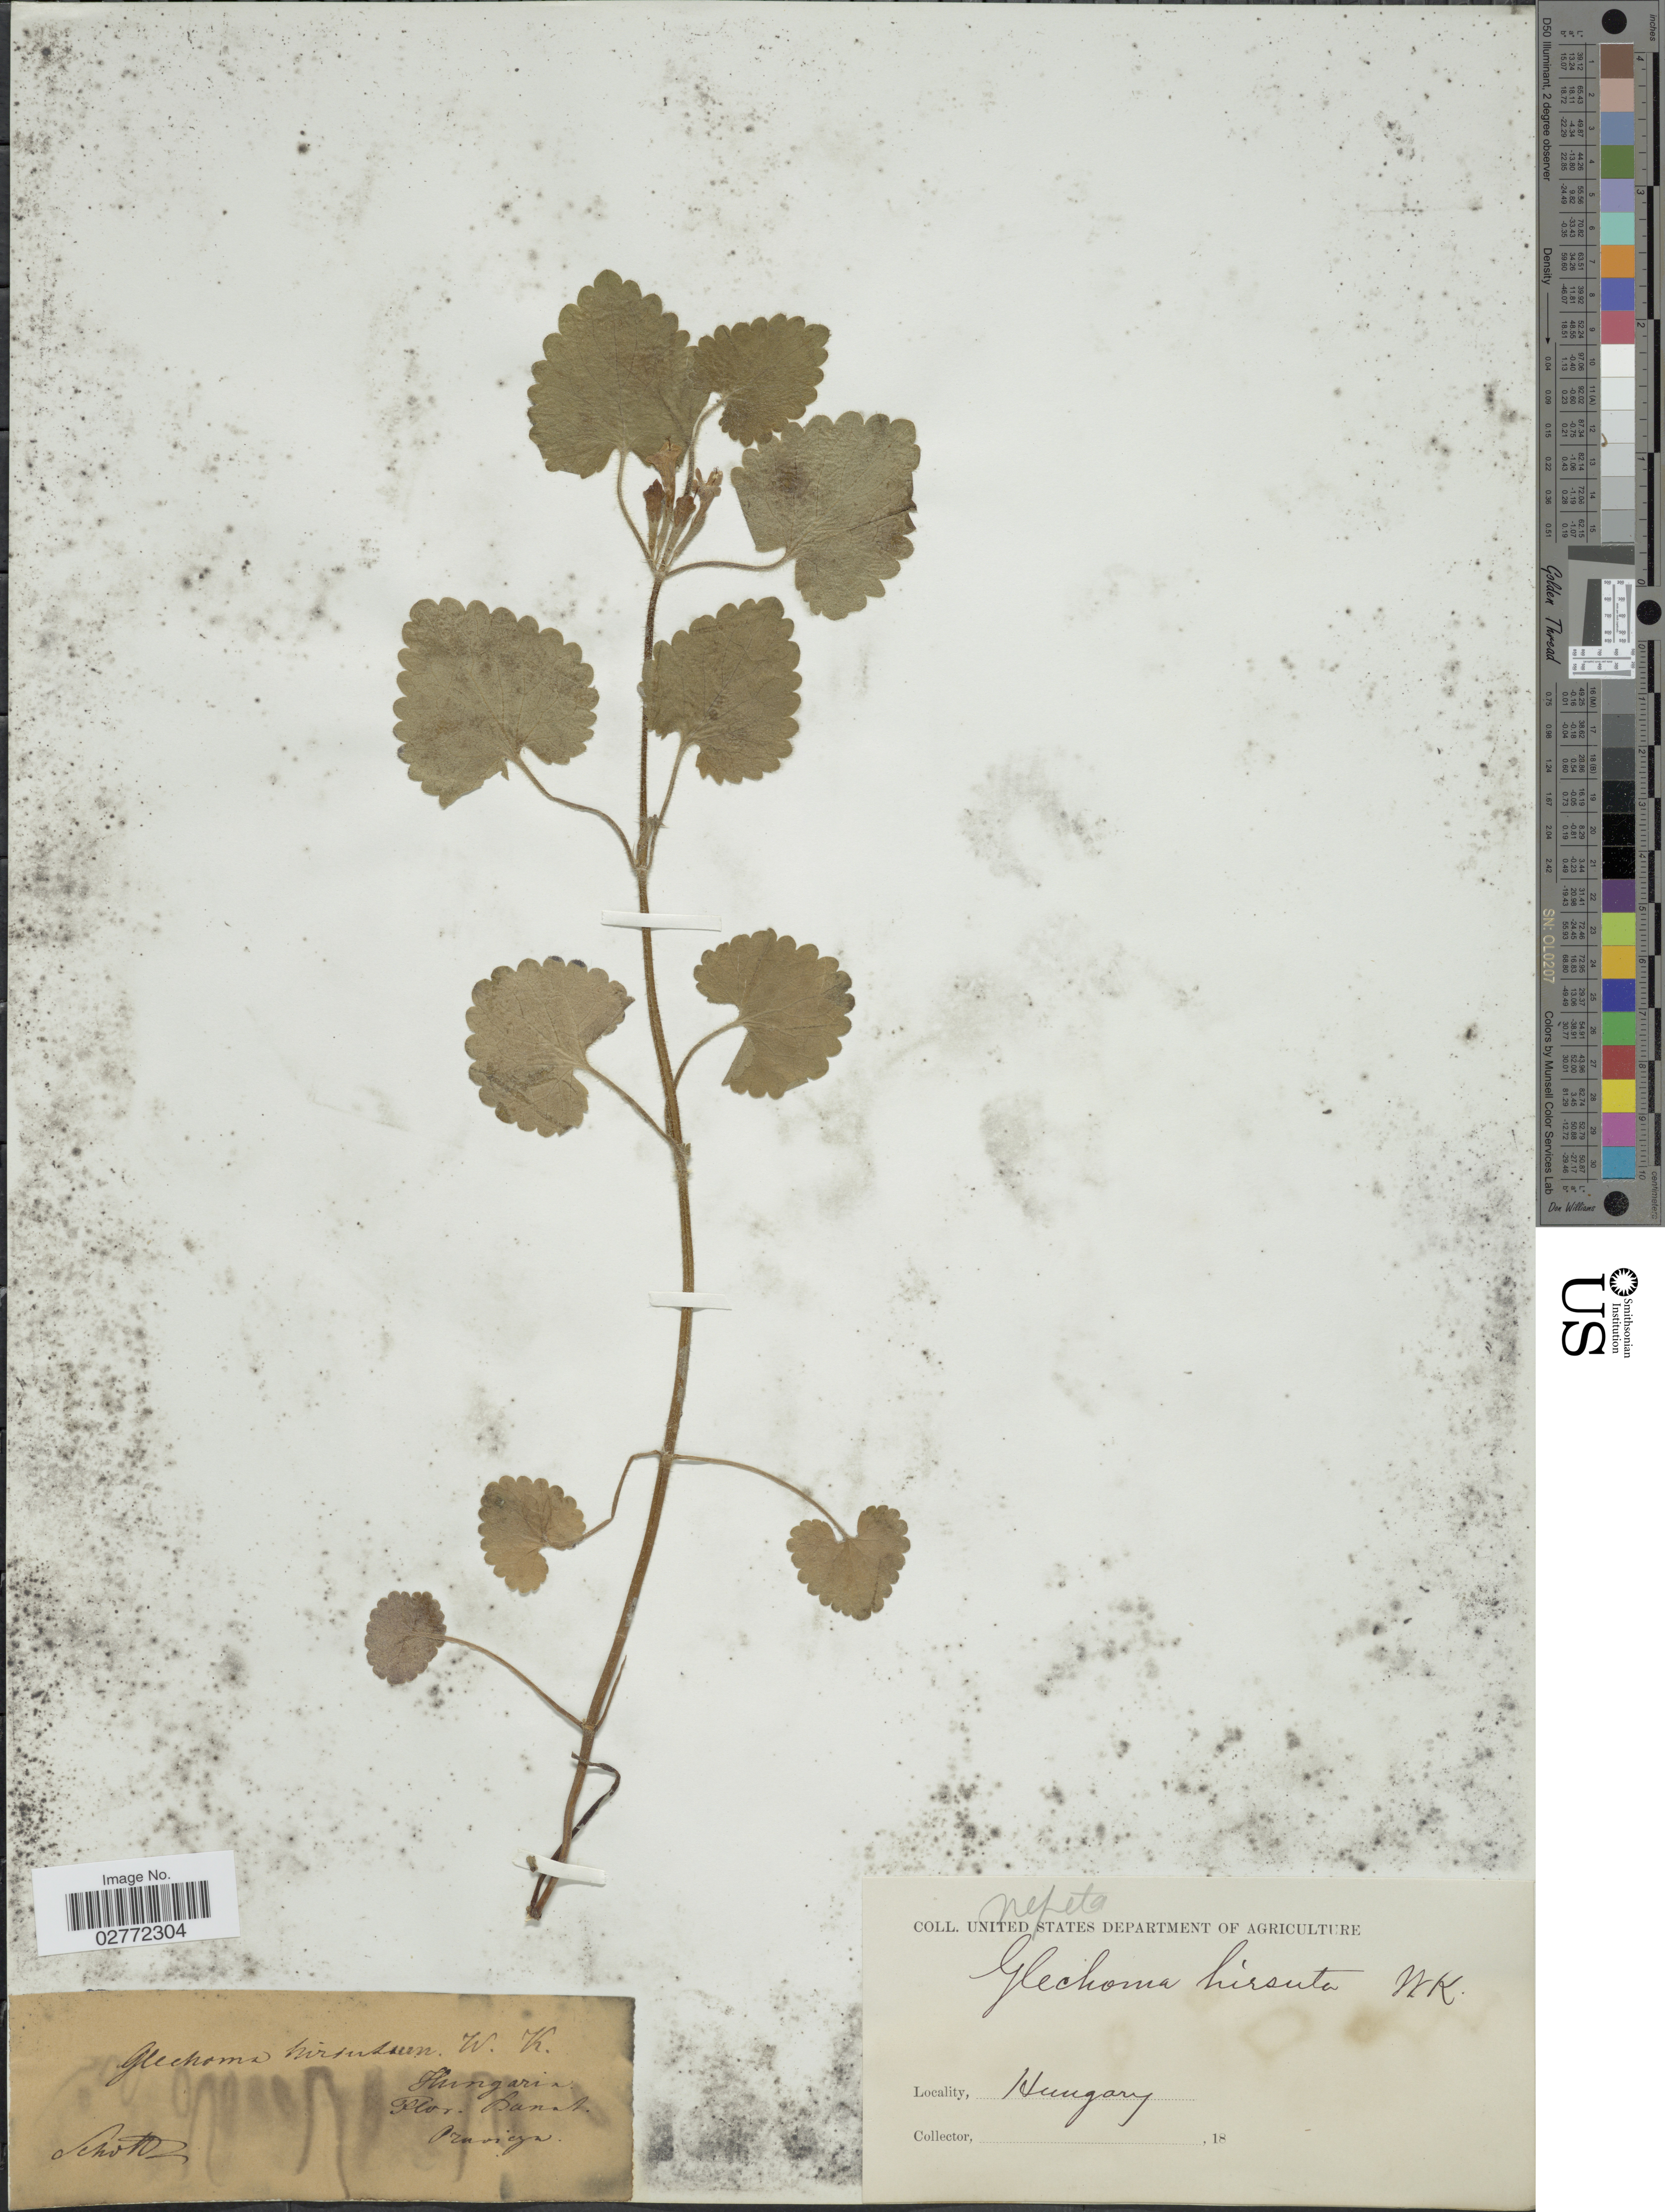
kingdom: Plantae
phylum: Tracheophyta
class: Magnoliopsida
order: Lamiales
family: Lamiaceae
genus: Glechoma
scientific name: Glechoma hirsuta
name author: Waldst. & Kit.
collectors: -. Schotz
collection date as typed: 18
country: Hungary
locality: Flor. Banat. Bariga [interpreted]